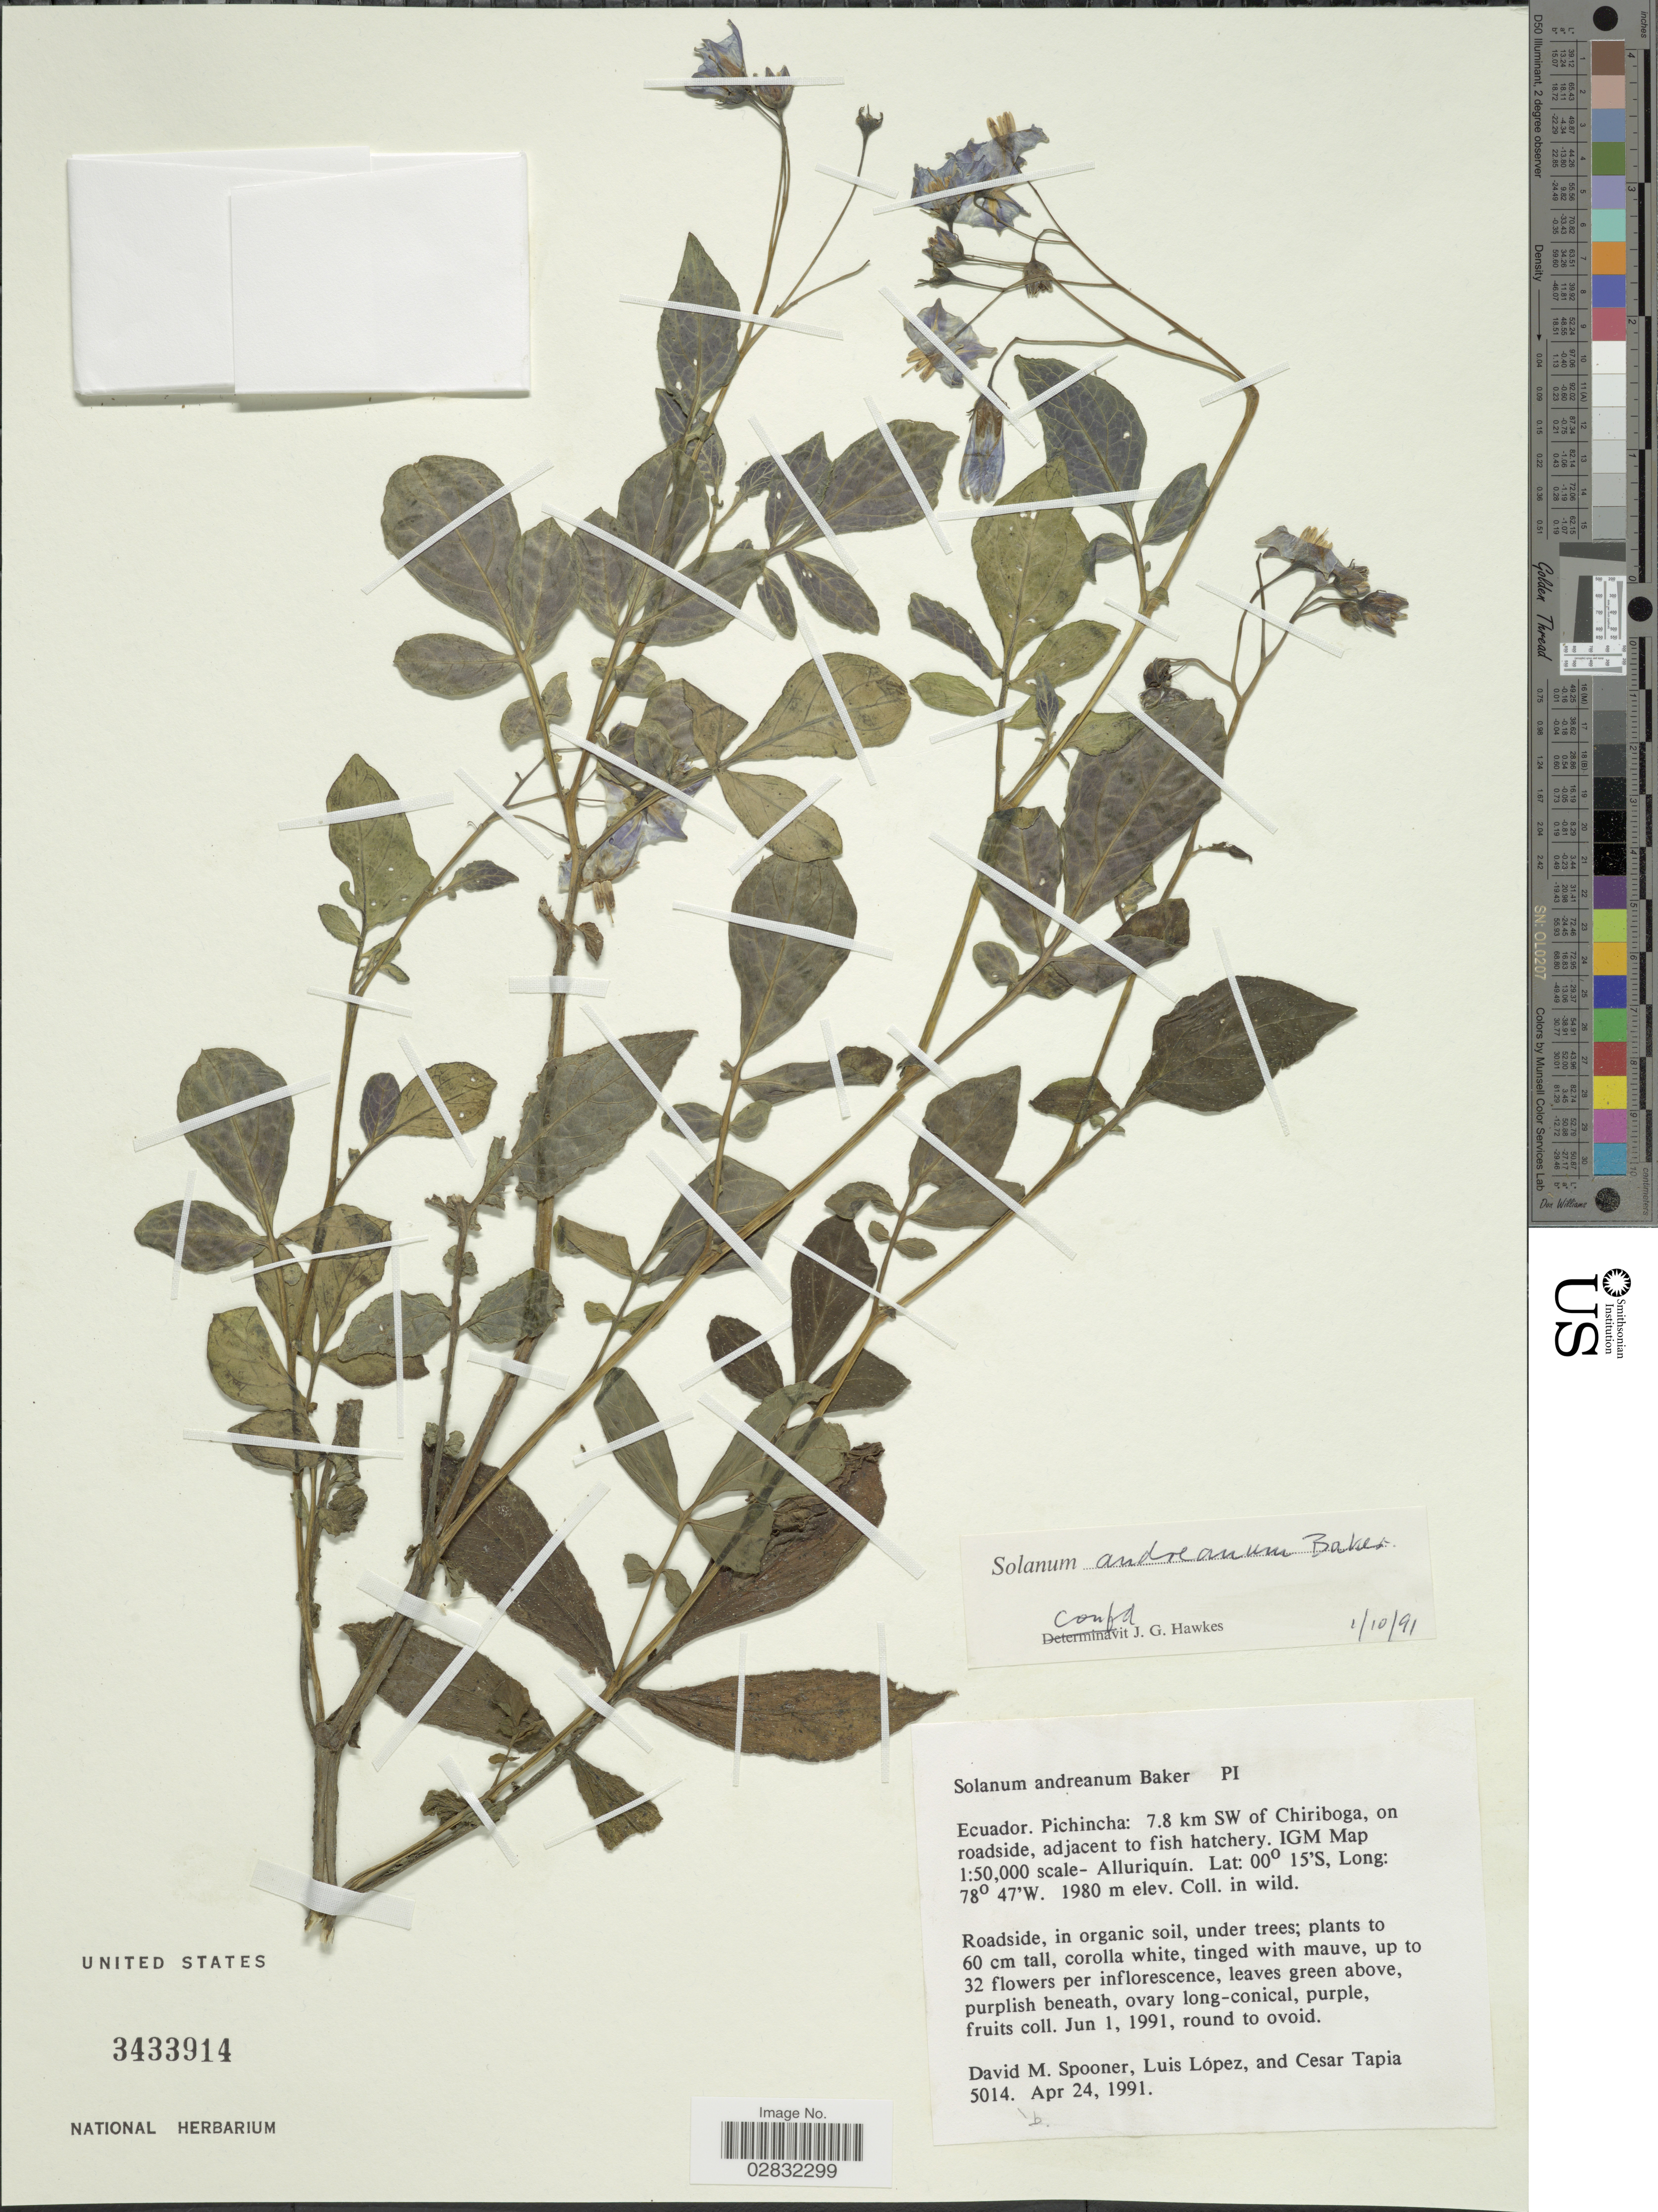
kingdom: Plantae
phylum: Tracheophyta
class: Magnoliopsida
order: Solanales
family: Solanaceae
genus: Solanum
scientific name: Solanum andreanum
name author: Baker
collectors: D. Spooner, R. Castillo & C. Tapia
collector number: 5014b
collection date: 1991-04-24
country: Ecuador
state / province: Pichincha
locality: Pichincha: 7.8 km SW of Chiriboga, on roadside, adjacent to fish hatchery, IGM Map 1:50,000 scale- Alluriquin.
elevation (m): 1980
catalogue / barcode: US 3433914